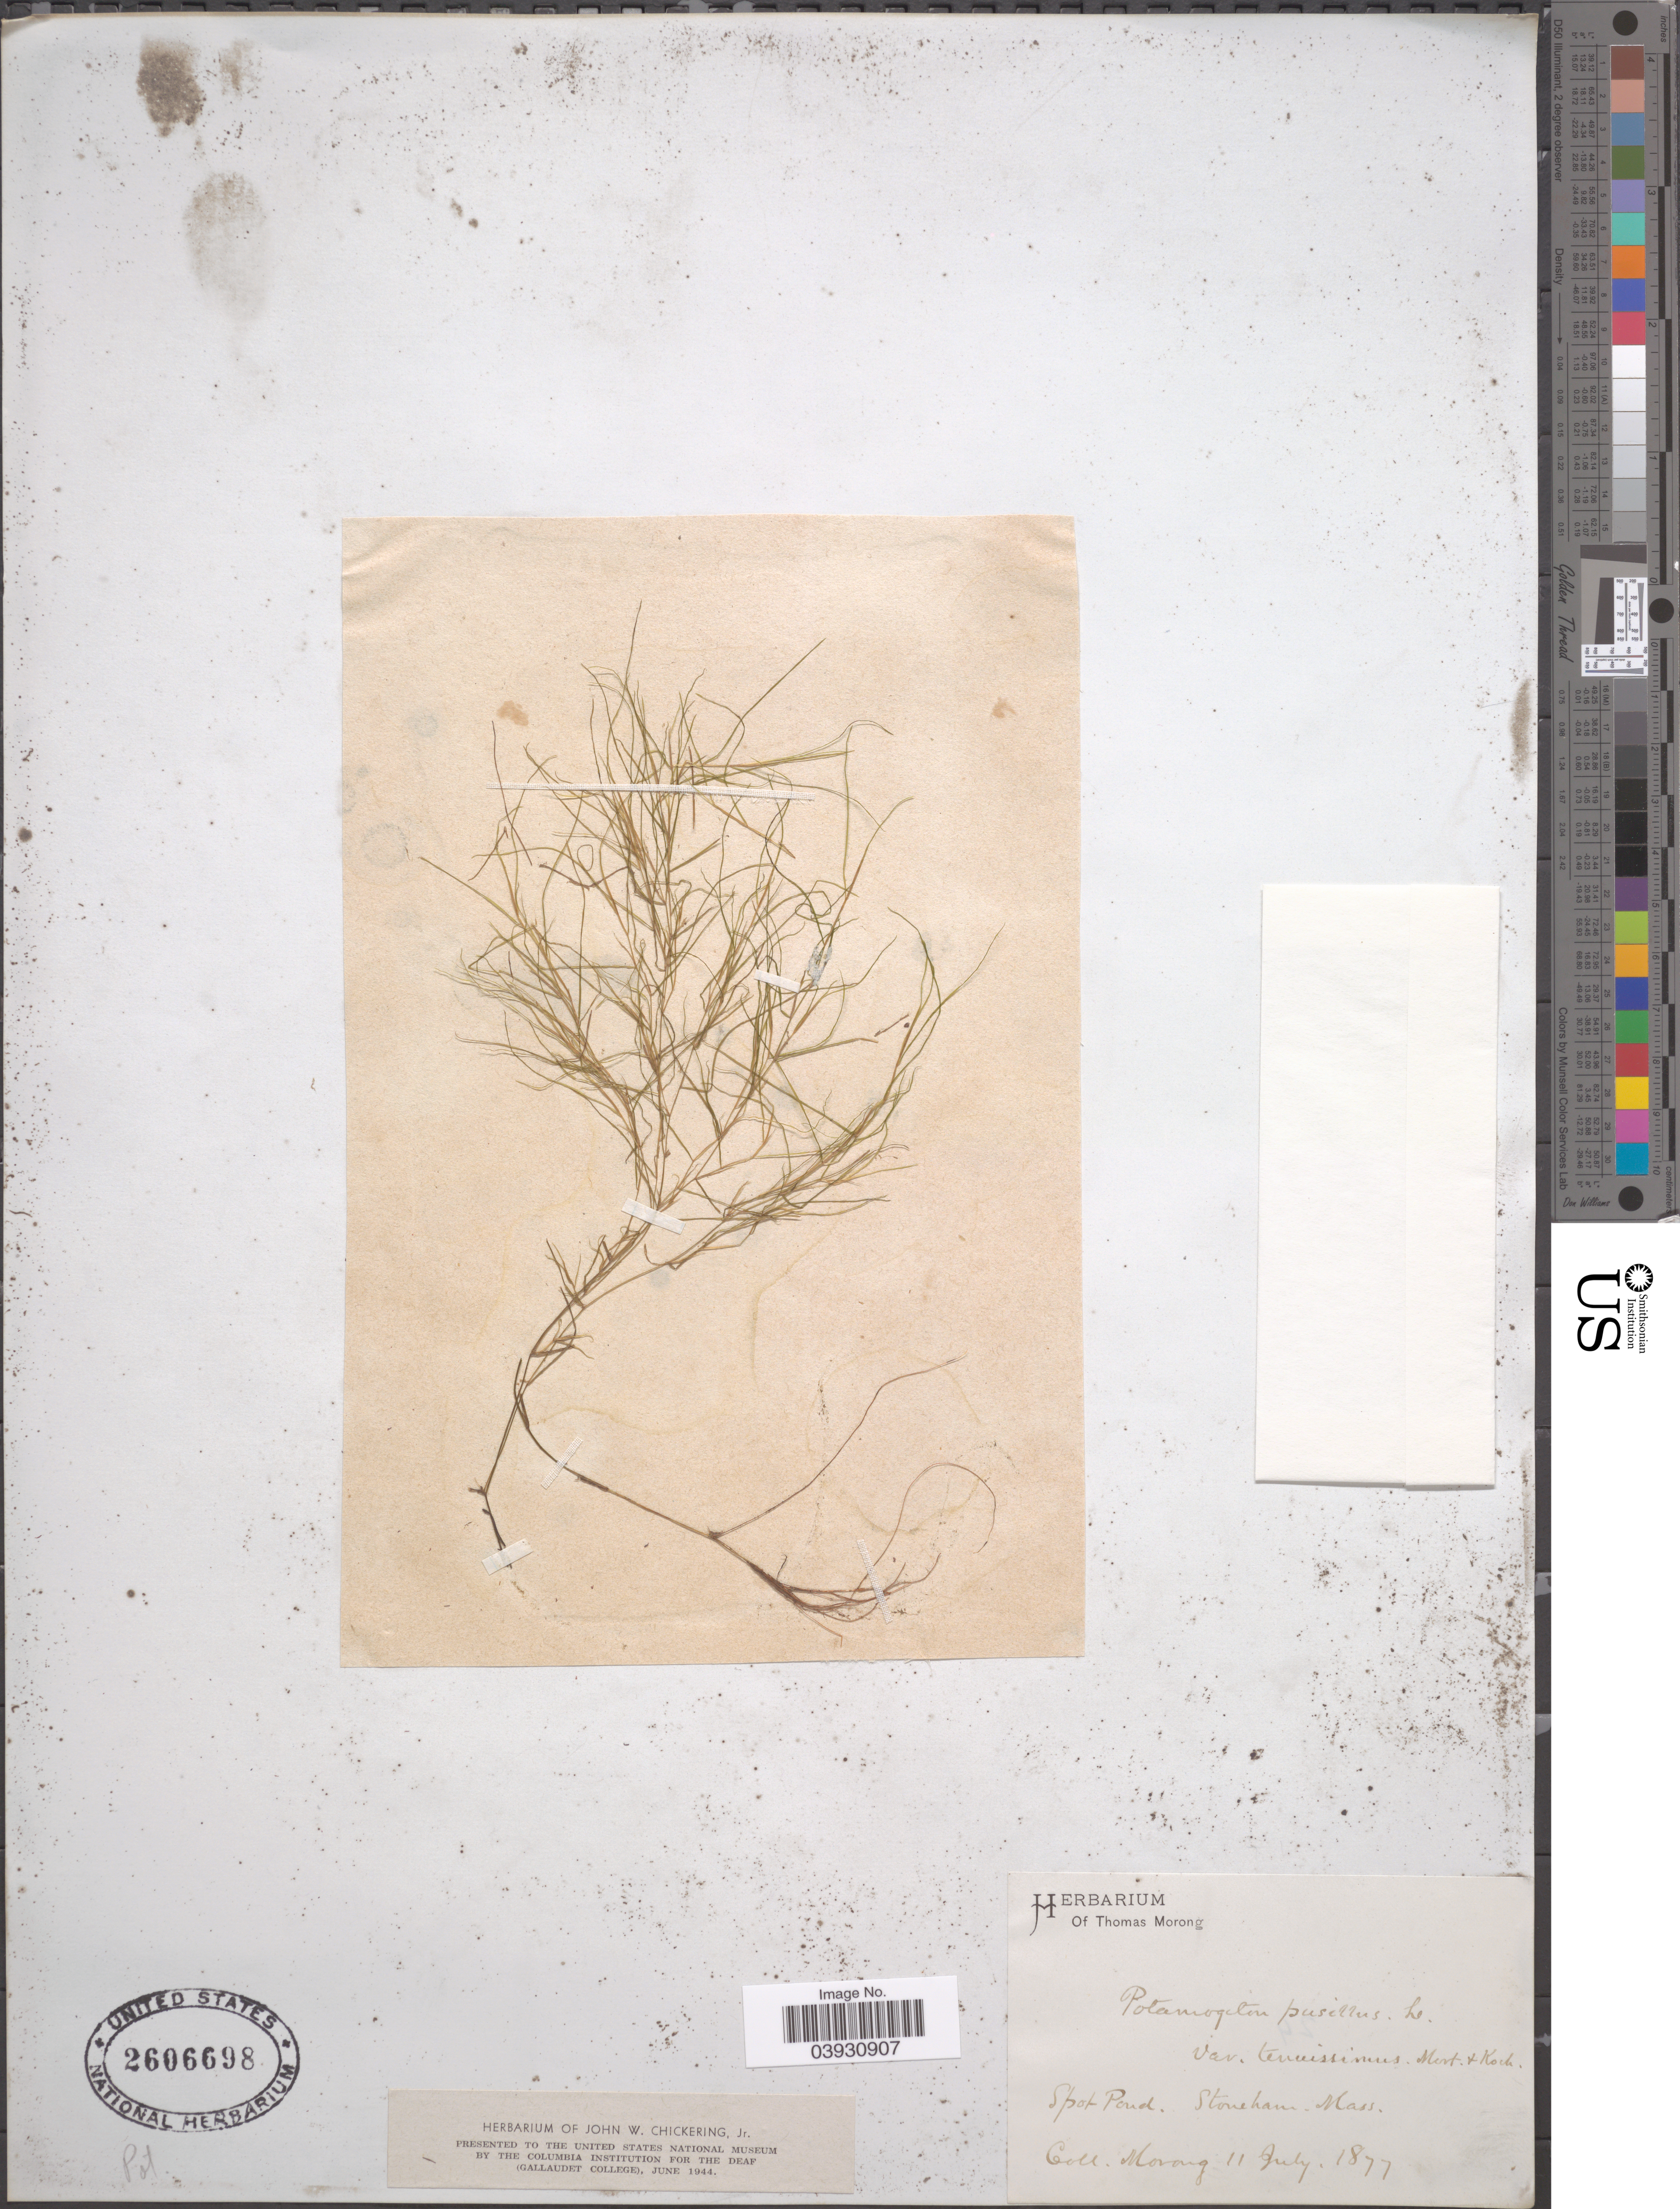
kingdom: Plantae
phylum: Tracheophyta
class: Liliopsida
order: Alismatales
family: Potamogetonaceae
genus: Potamogeton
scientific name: Potamogeton pusillus subsp. tenuissimus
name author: Mert. & W.D.J. Koch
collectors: Morong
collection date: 1877-07-11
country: United States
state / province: Massachusetts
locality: Spot Pond. Stoneham.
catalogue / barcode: US 2606698